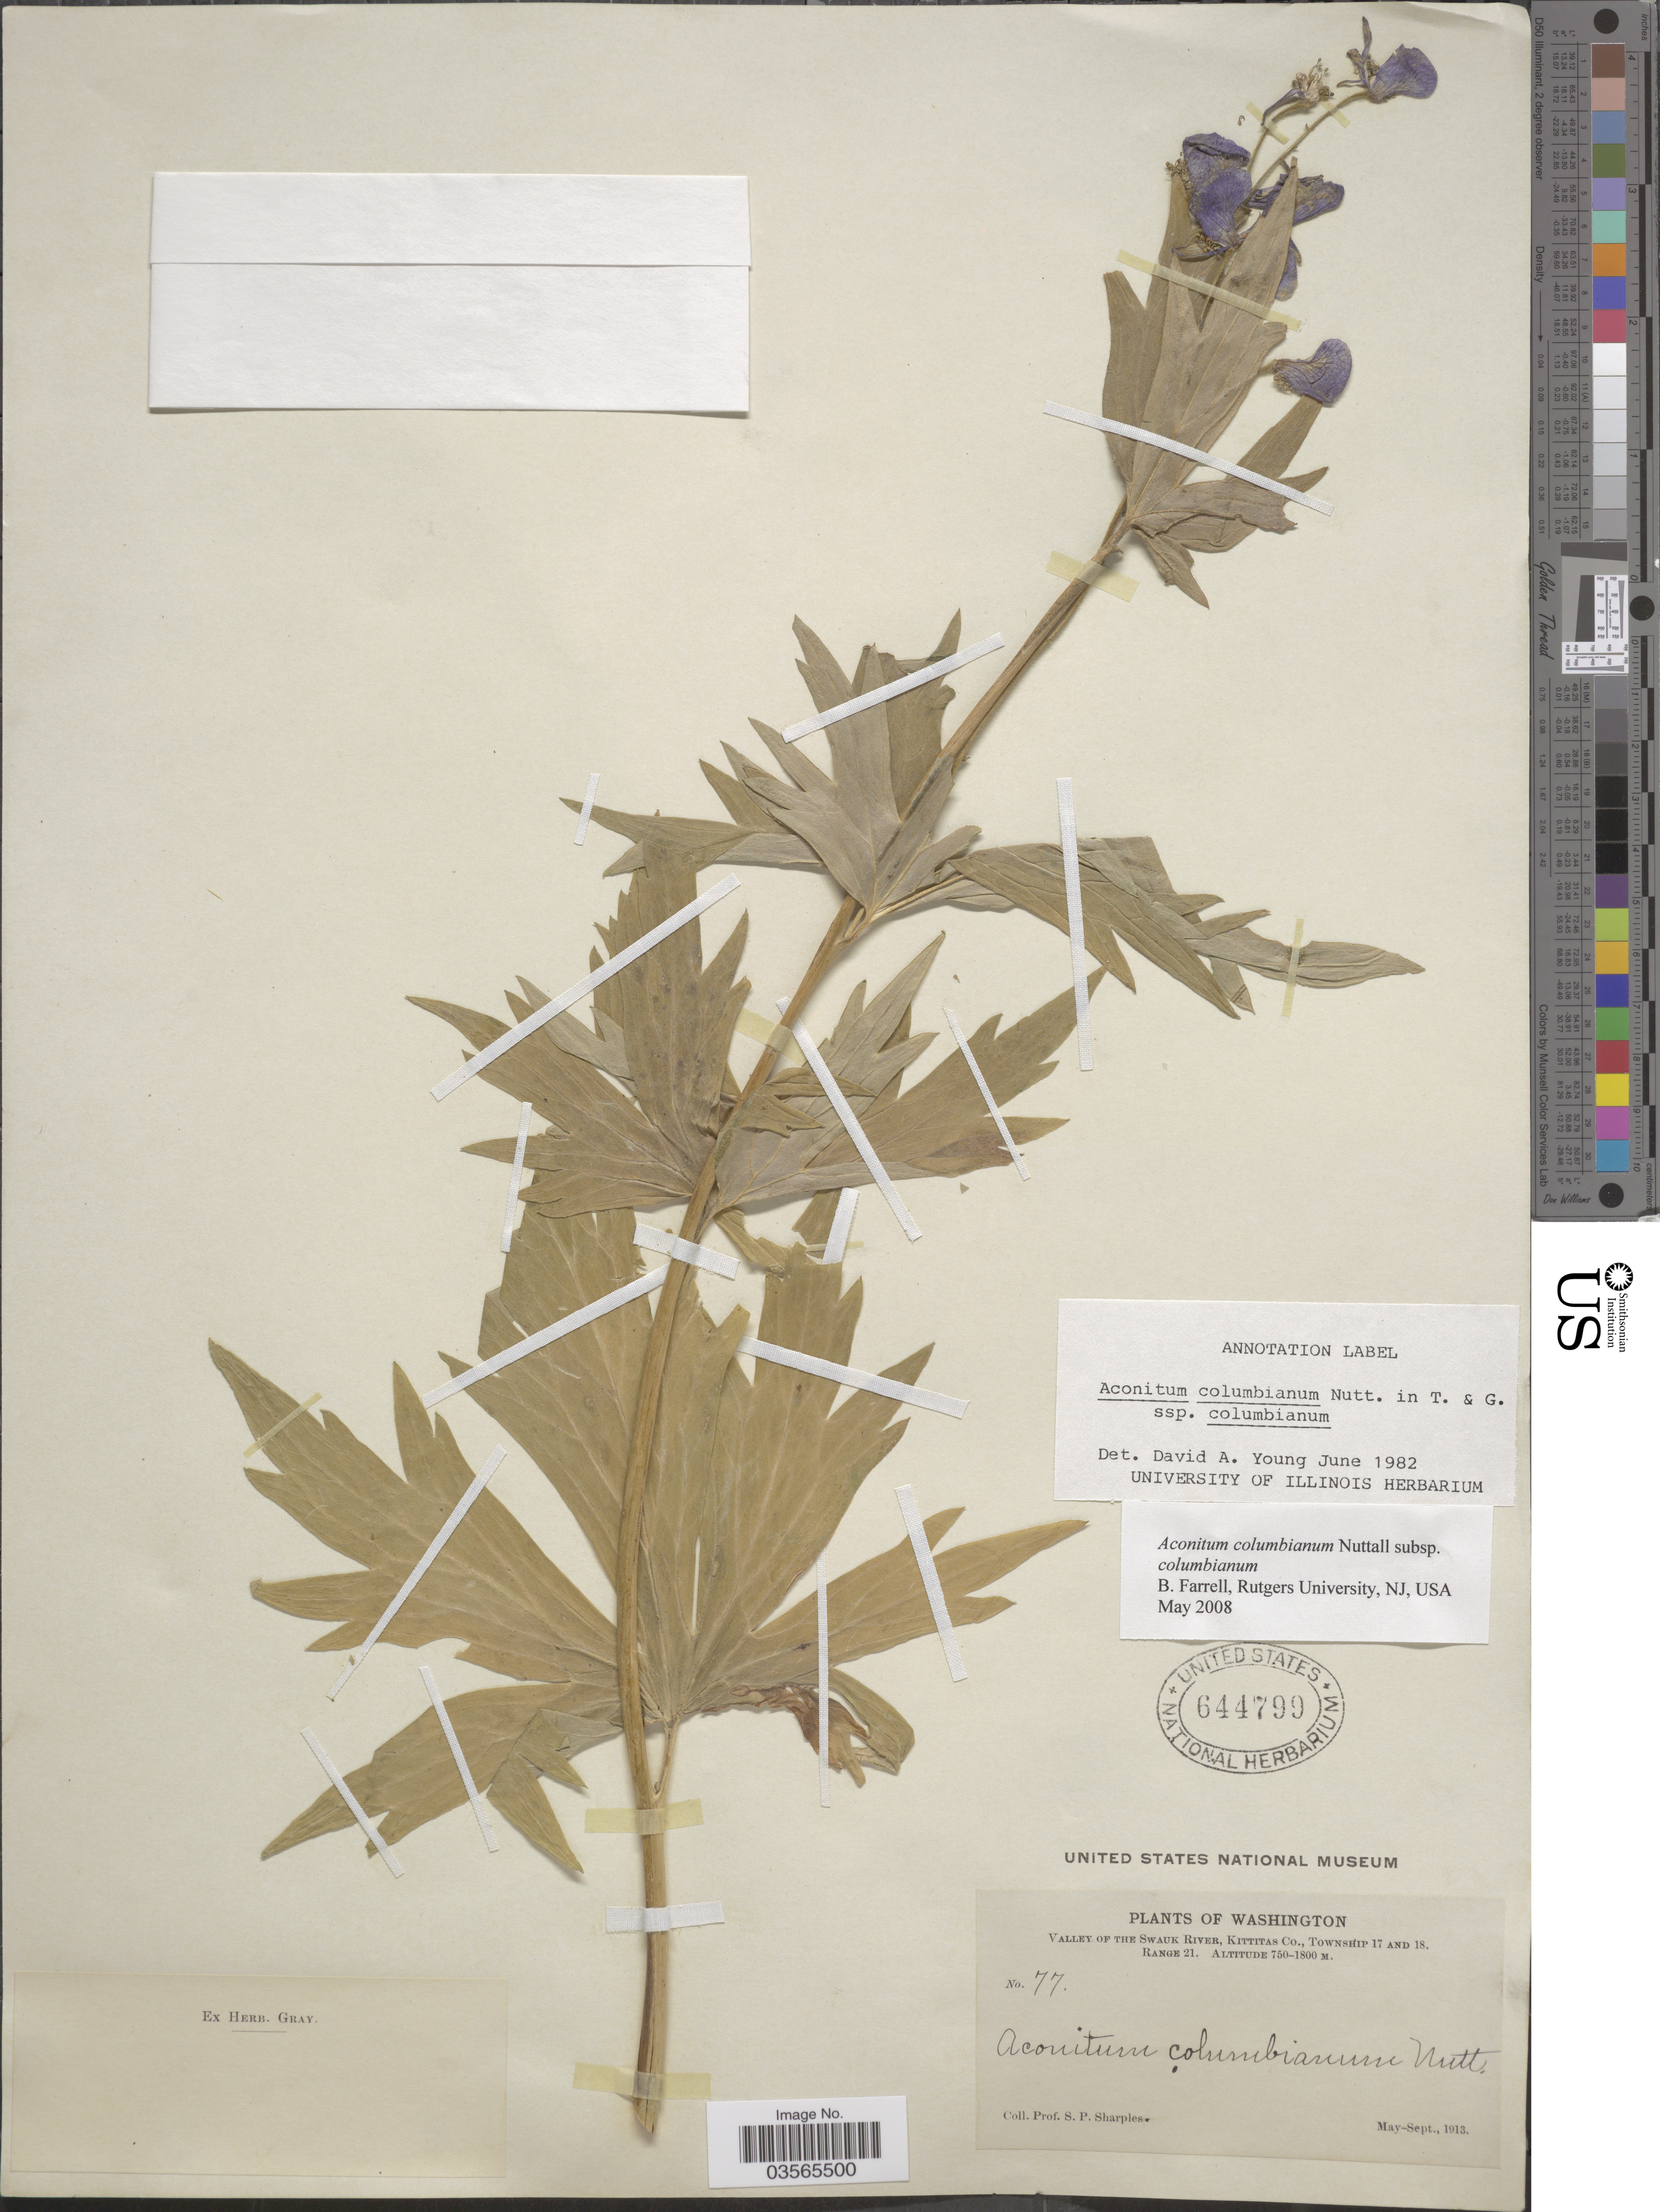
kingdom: Plantae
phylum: Tracheophyta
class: Magnoliopsida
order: Ranunculales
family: Ranunculaceae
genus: Aconitum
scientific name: Aconitum columbianum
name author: Nutt.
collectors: S. Sharples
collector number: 77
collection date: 1913-05/1913-09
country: United States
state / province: Washington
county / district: Kittitas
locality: Valley of The Swauk River, Kittitas Co., Township 17 and 18. Range 21.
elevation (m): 750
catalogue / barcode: US 644799